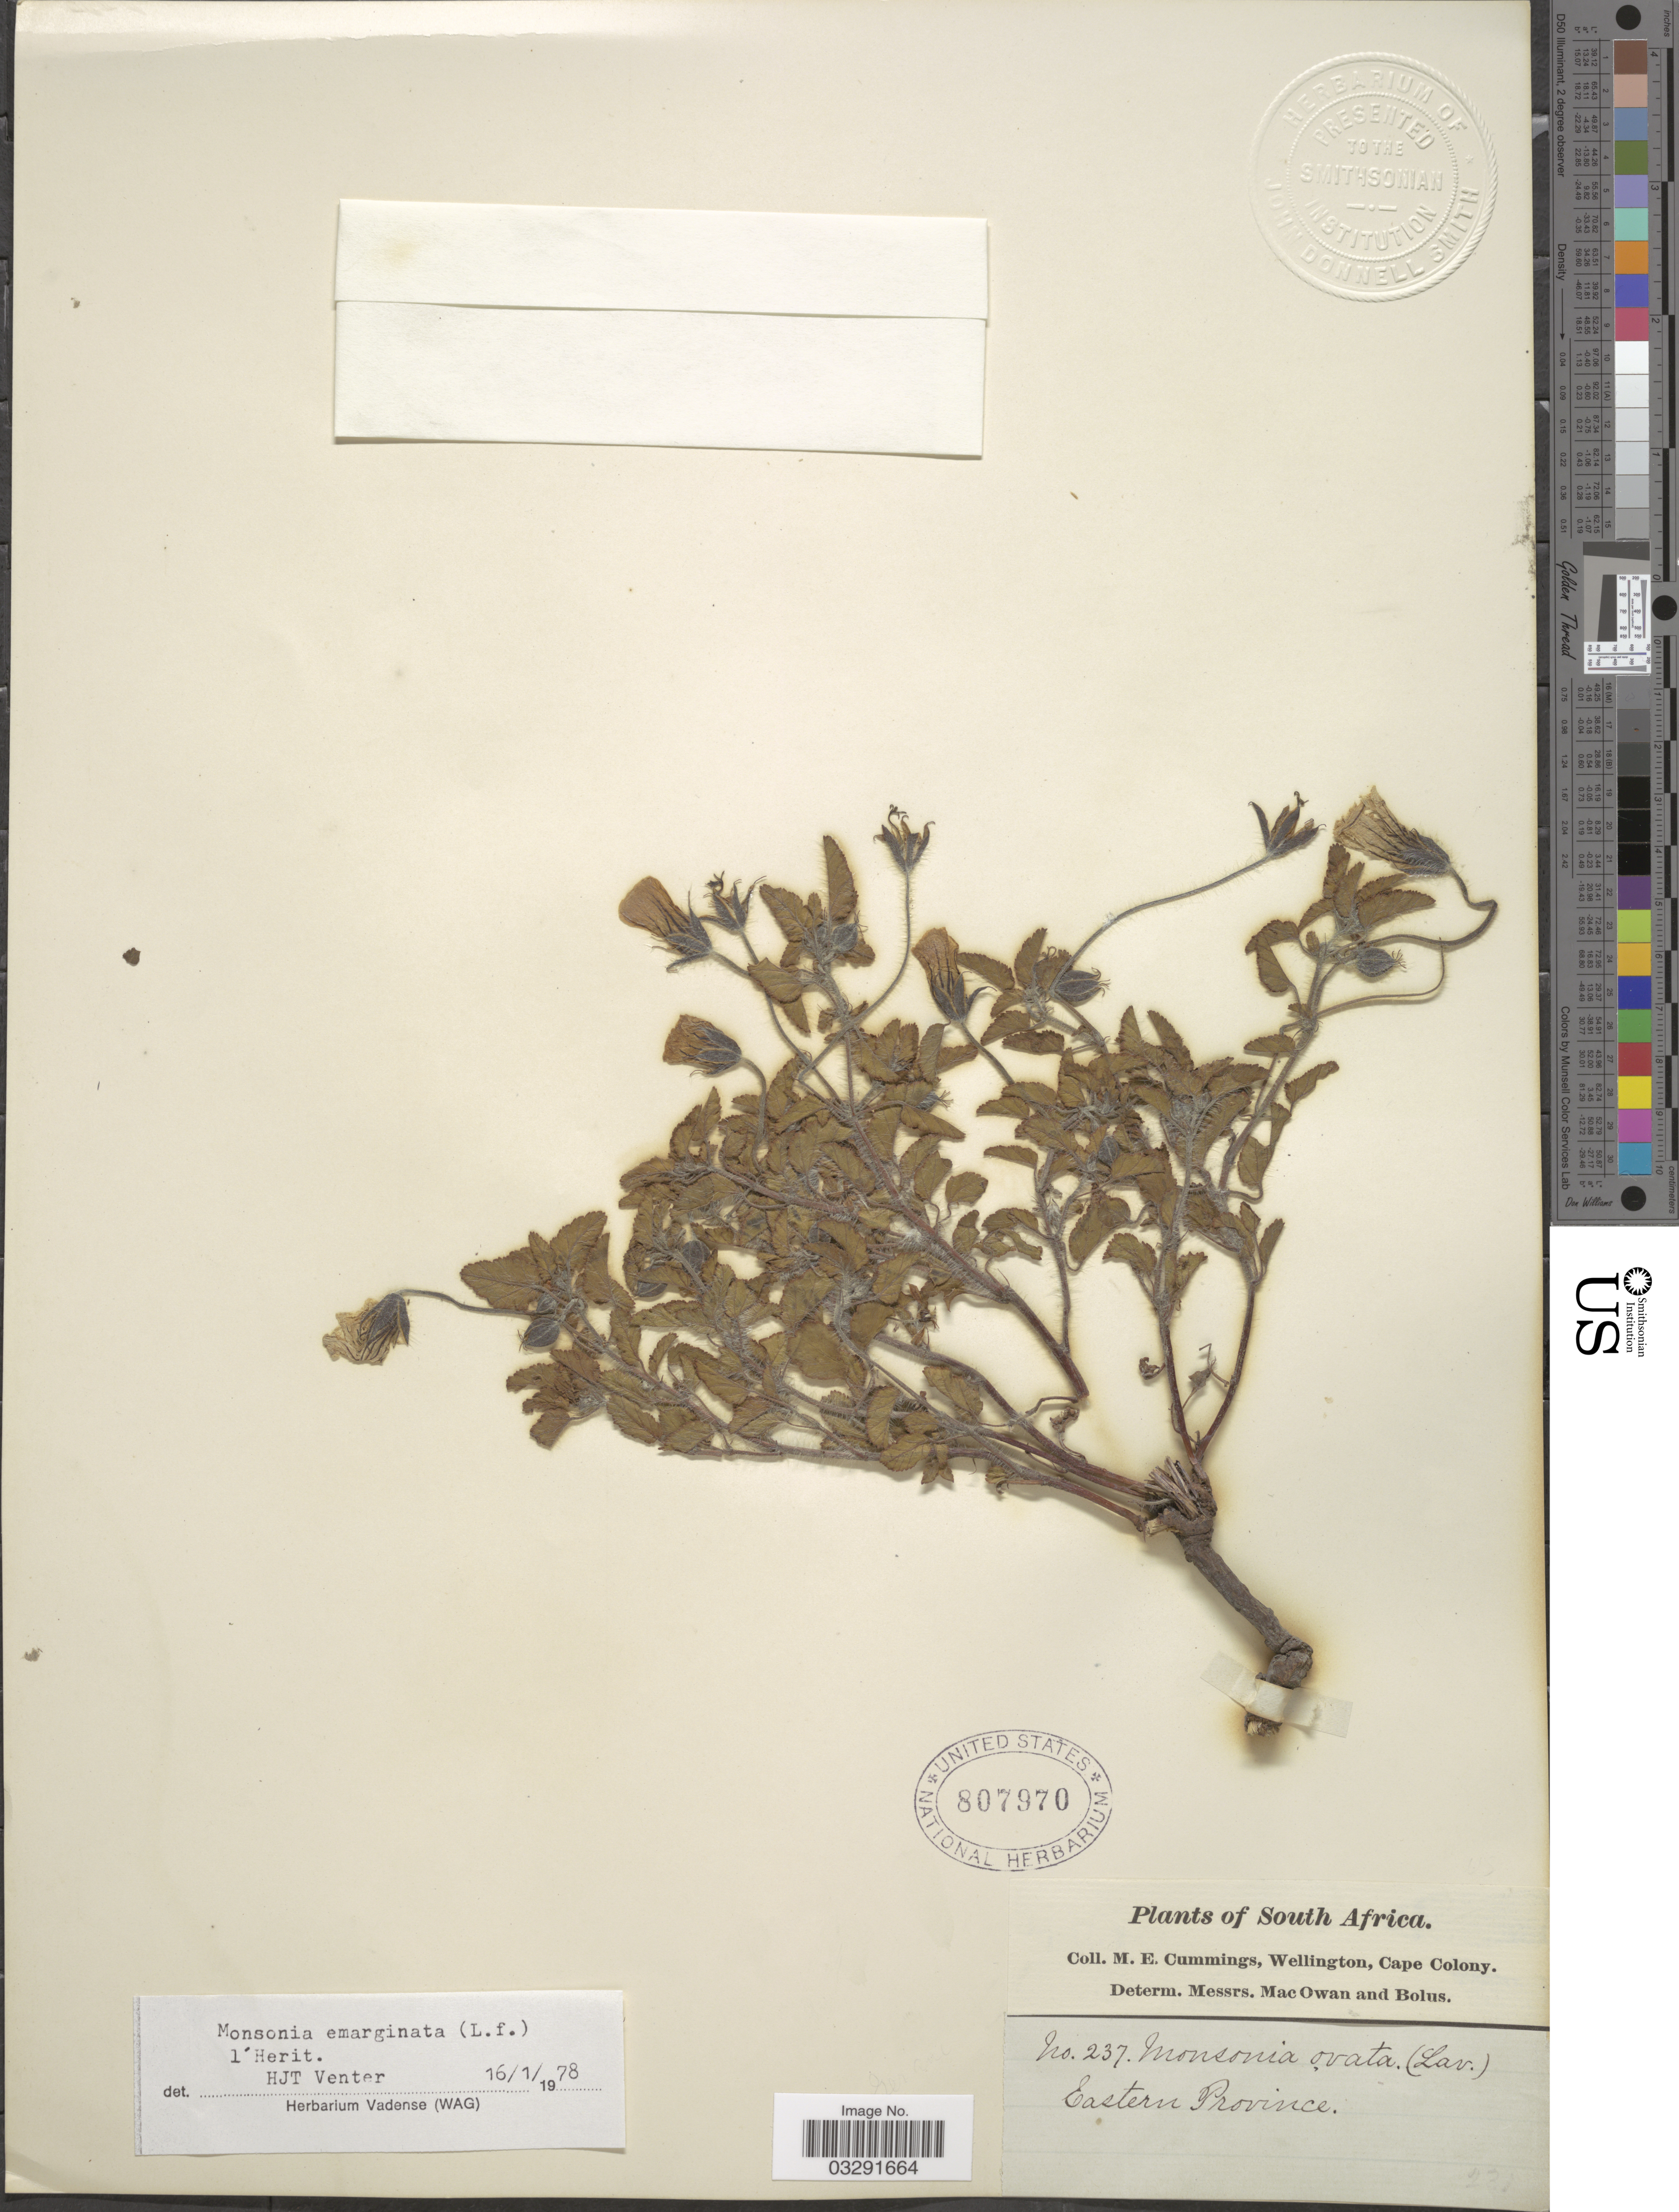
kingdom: Plantae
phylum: Tracheophyta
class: Magnoliopsida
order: Geraniales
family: Geraniaceae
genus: Monsonia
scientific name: Monsonia emarginata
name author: L'Hér.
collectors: M. E. Cummings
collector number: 237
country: South Africa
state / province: Eastern Cape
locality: Eastern Province.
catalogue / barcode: US 807970